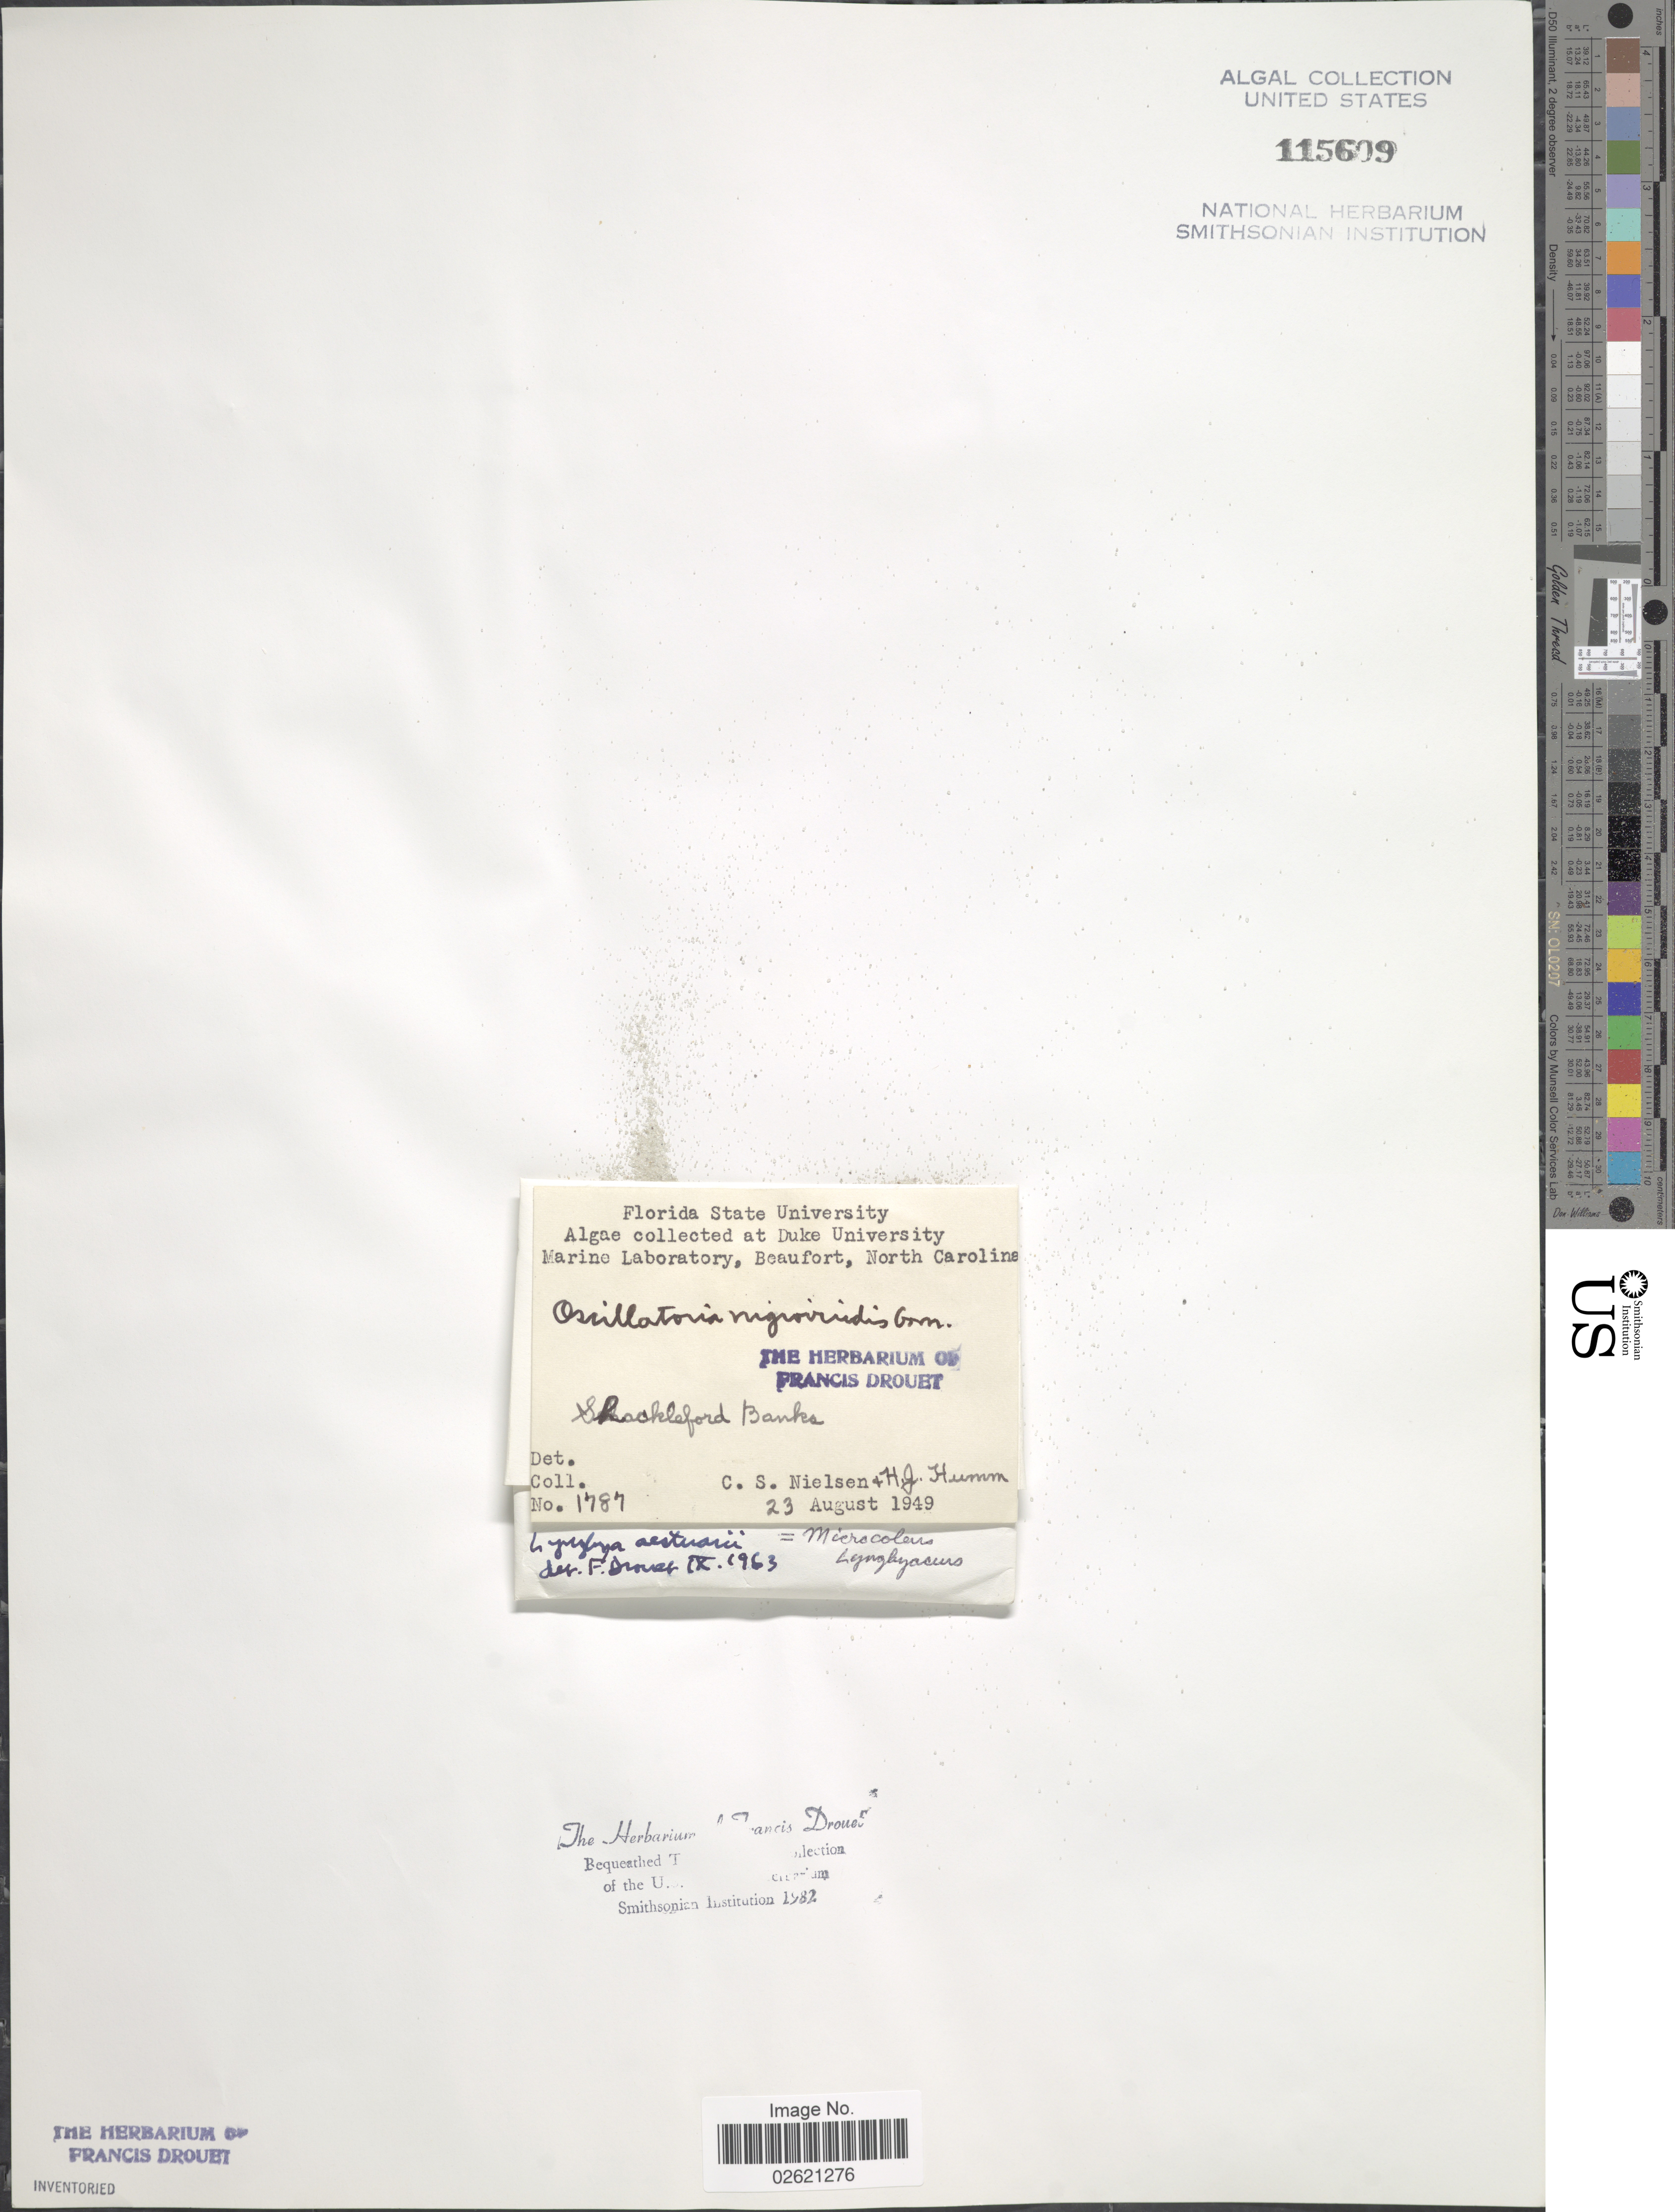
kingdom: Bacteria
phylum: Cyanobacteria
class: Cyanobacteriia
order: Cyanobacteriales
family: Microcoleaceae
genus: Microcoleus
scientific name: Microcoleus lyngbyaceus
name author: Kütz. ex Forti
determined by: Drouet, F. E.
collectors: C. S. Nielsen & H. J. Humm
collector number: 1787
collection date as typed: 23 Aug 1949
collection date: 1949-08-23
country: United States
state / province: North Carolina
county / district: Carteret County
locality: Beaufort, Shackleford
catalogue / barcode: US 115609